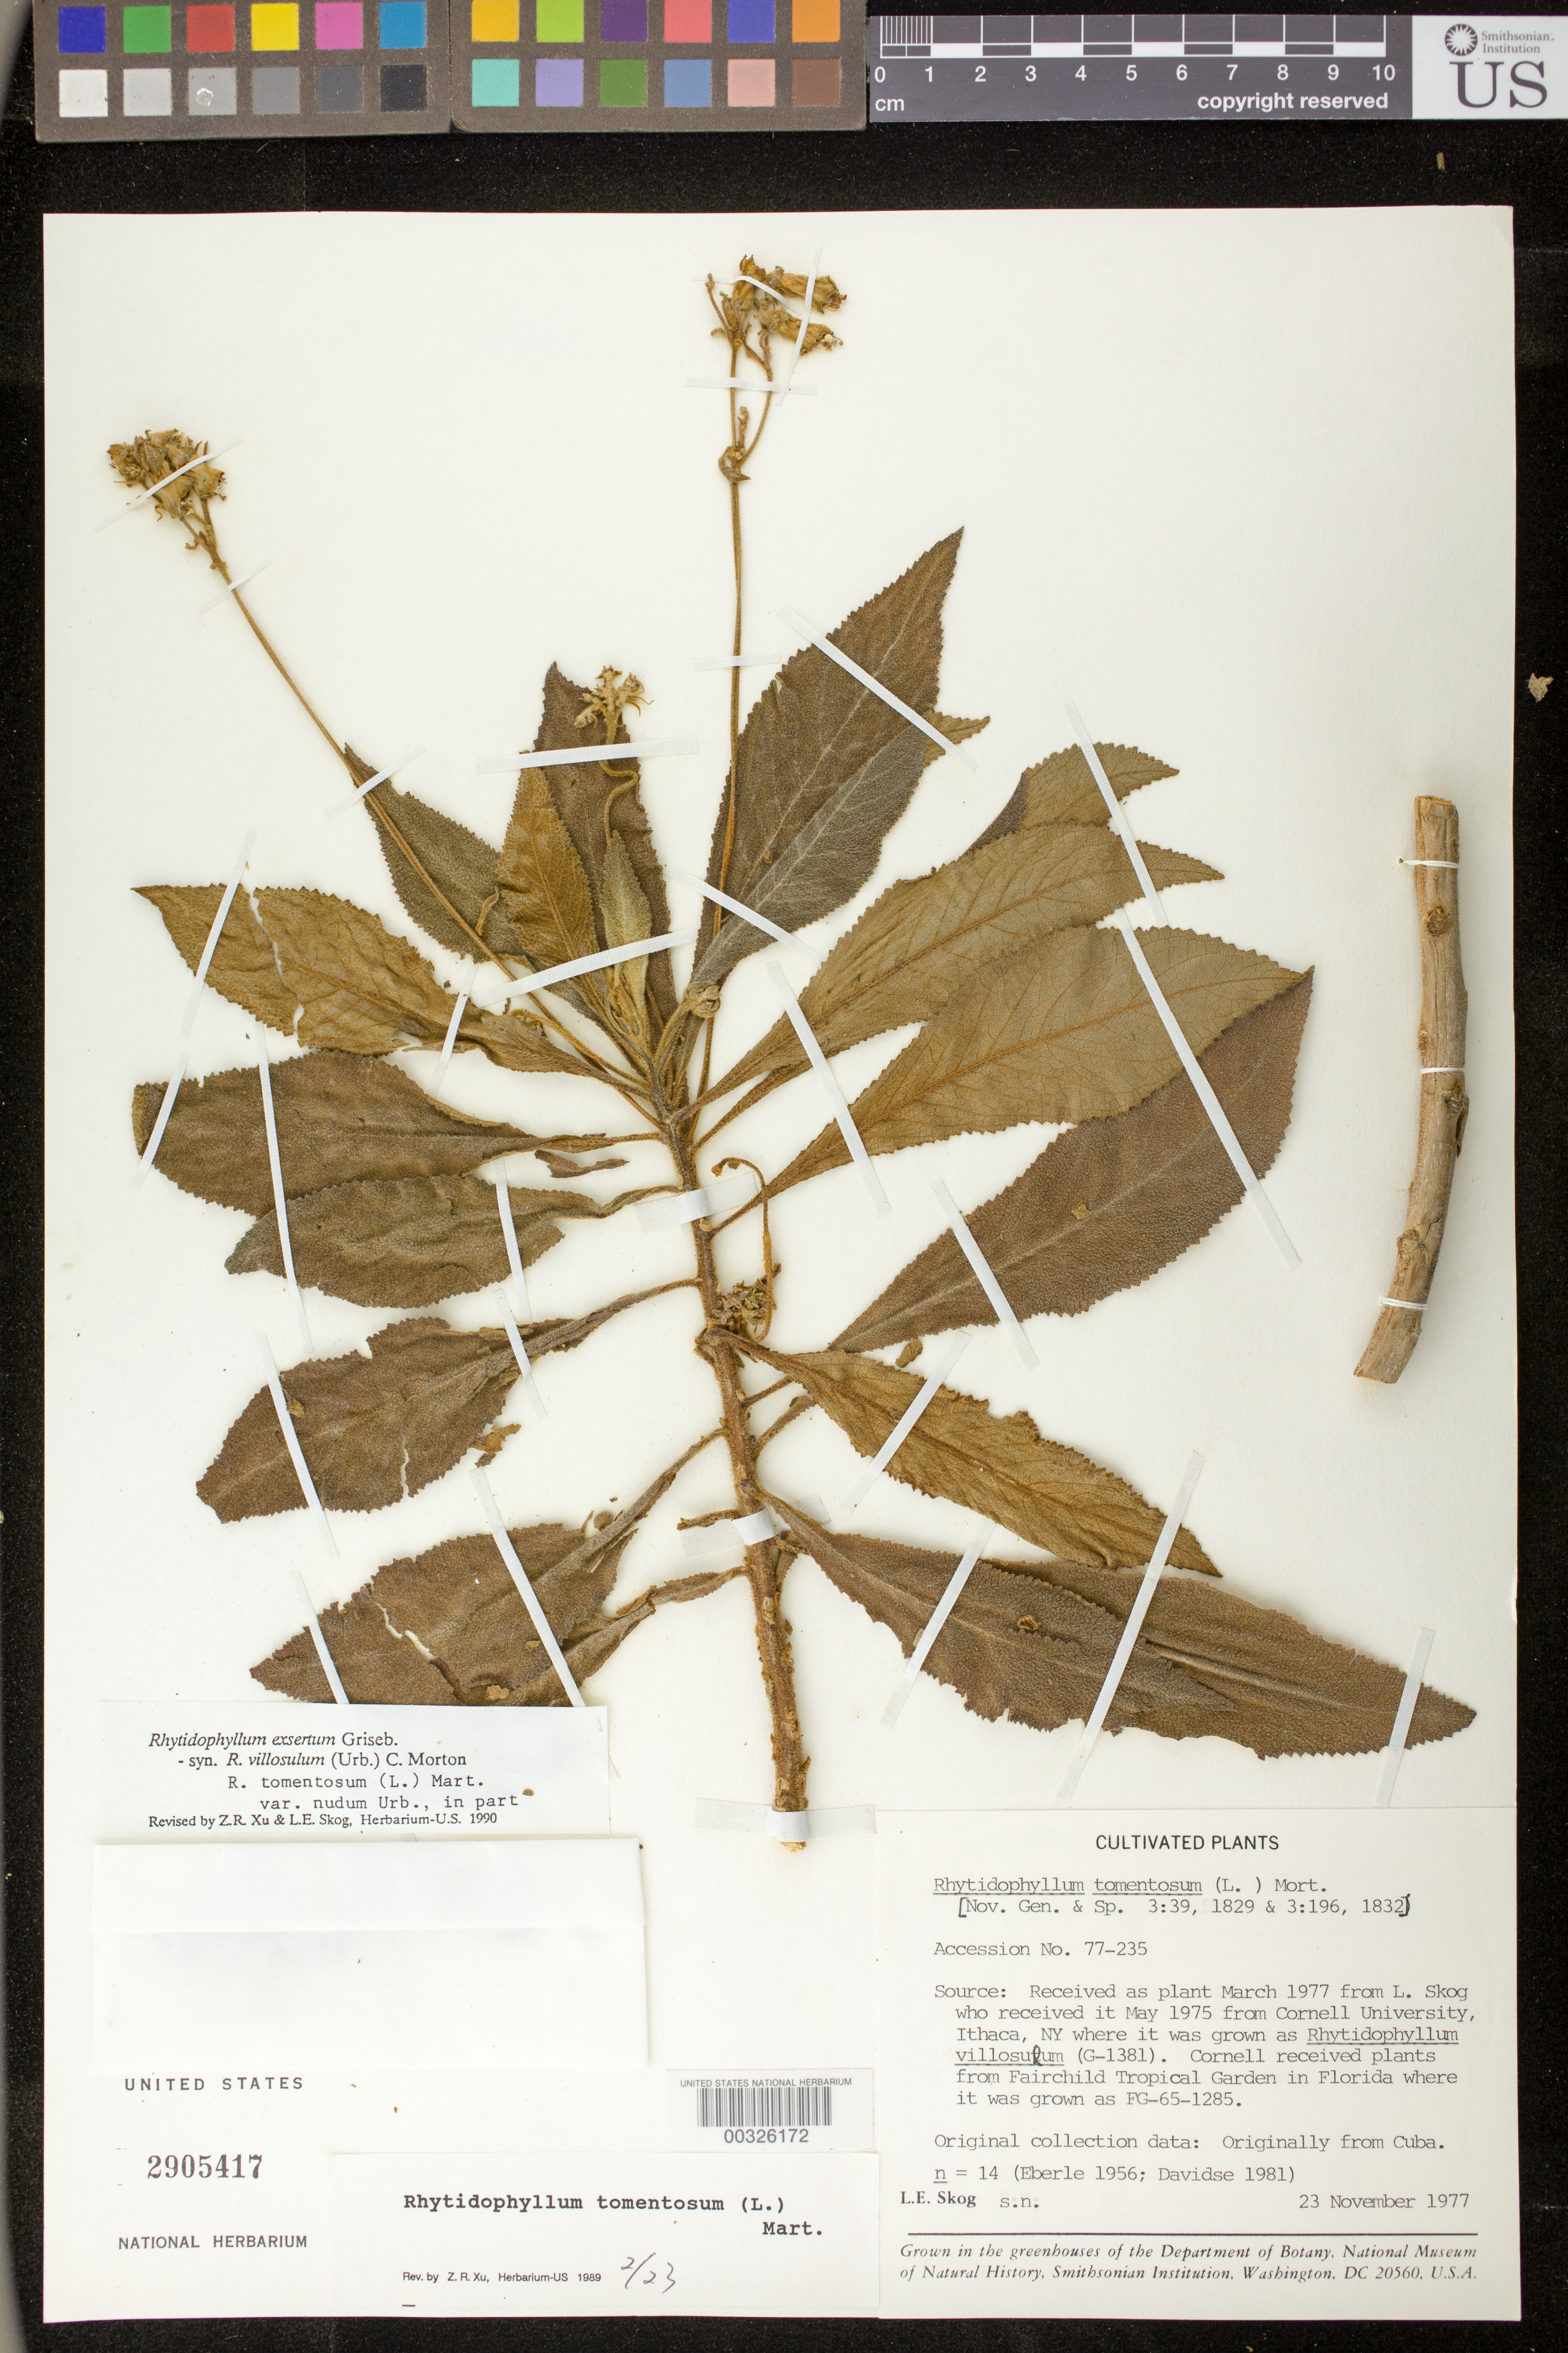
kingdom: Plantae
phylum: Tracheophyta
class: Magnoliopsida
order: Lamiales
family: Gesneriaceae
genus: Rhytidophyllum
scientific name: Rhytidophyllum exsertum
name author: Griseb.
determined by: Skog, Laurence E.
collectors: L. E. Skog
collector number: s.n. [77-235]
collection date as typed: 23 Nov 1977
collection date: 1977-11-23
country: Cuba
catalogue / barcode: US 2905417